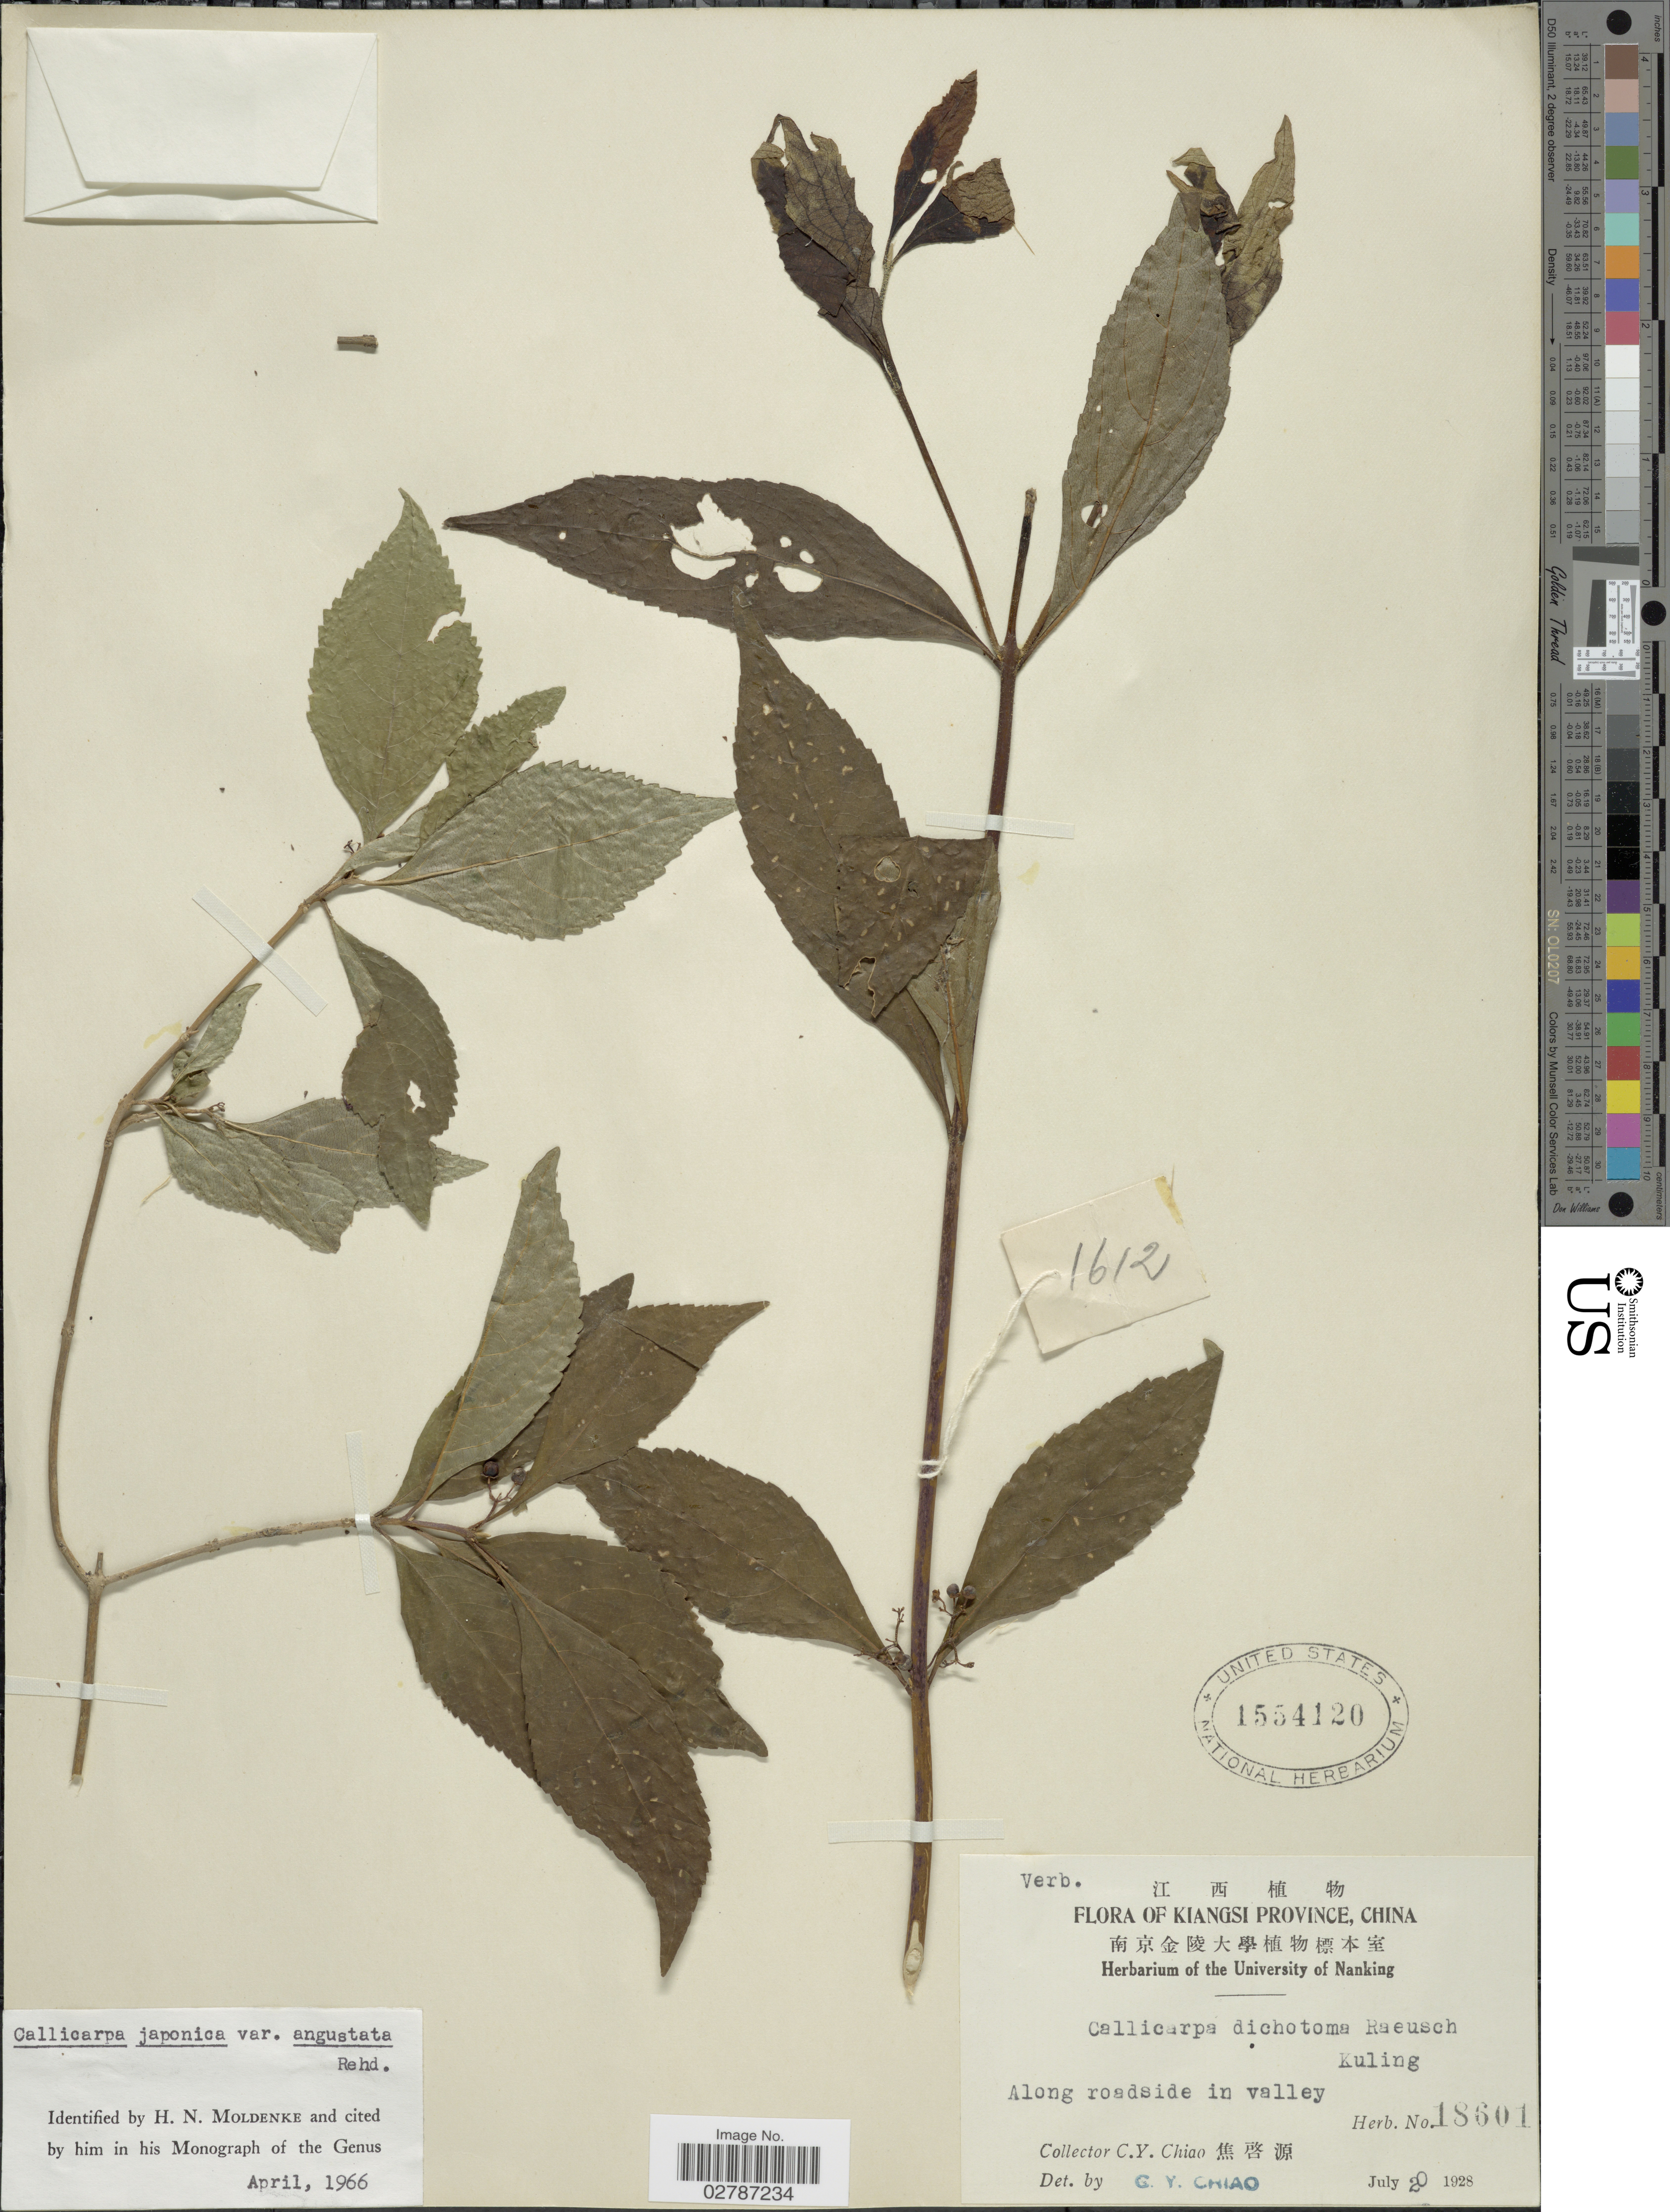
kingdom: Plantae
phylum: Tracheophyta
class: Magnoliopsida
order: Lamiales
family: Lamiaceae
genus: Callicarpa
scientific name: Callicarpa japonica var. angustata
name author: Rehder in Sarg.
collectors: C. Y. Chiao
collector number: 18601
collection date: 1928-07-20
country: China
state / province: Jiangxi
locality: Kiangsi Province. Kuling. Along roadside in valley.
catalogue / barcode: US 1554120